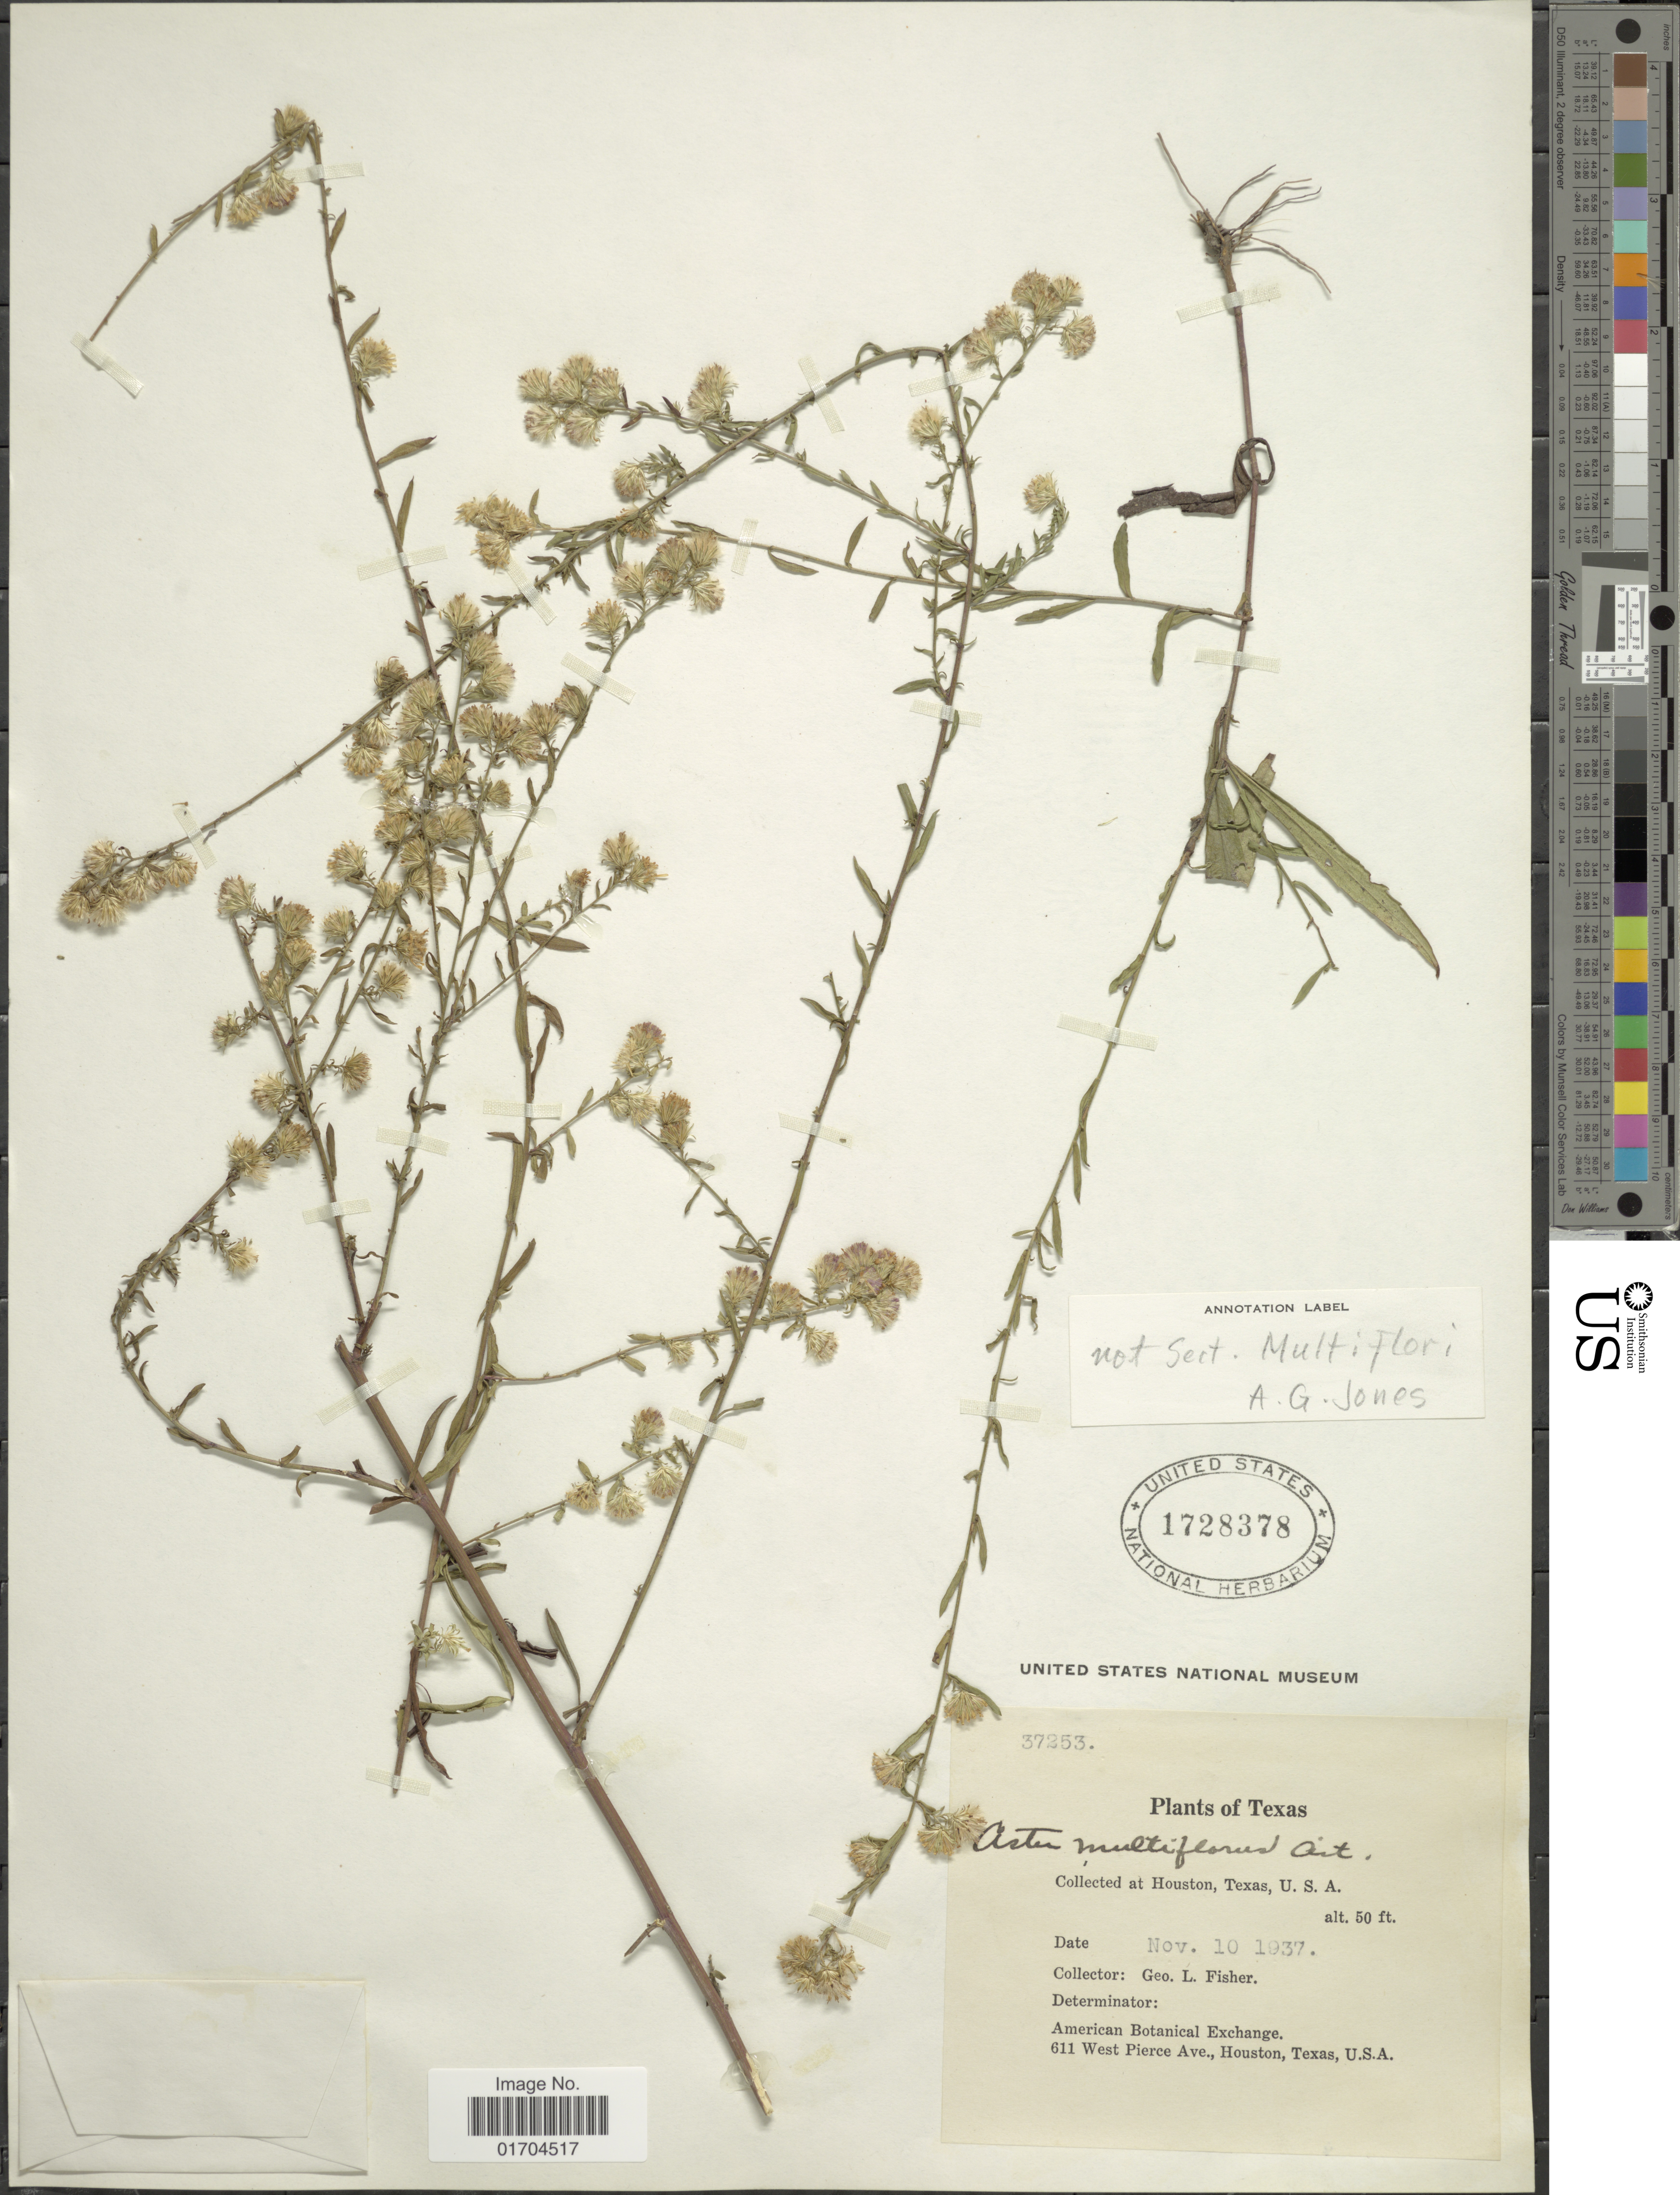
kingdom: Plantae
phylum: Tracheophyta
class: Magnoliopsida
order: Asterales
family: Asteraceae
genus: Symphyotrichum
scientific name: Symphyotrichum sp.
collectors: G. L. Fisher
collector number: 37253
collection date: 1937-11-10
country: United States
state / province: Texas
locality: Houston, U.S.A.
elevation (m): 15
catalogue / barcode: US 1728378